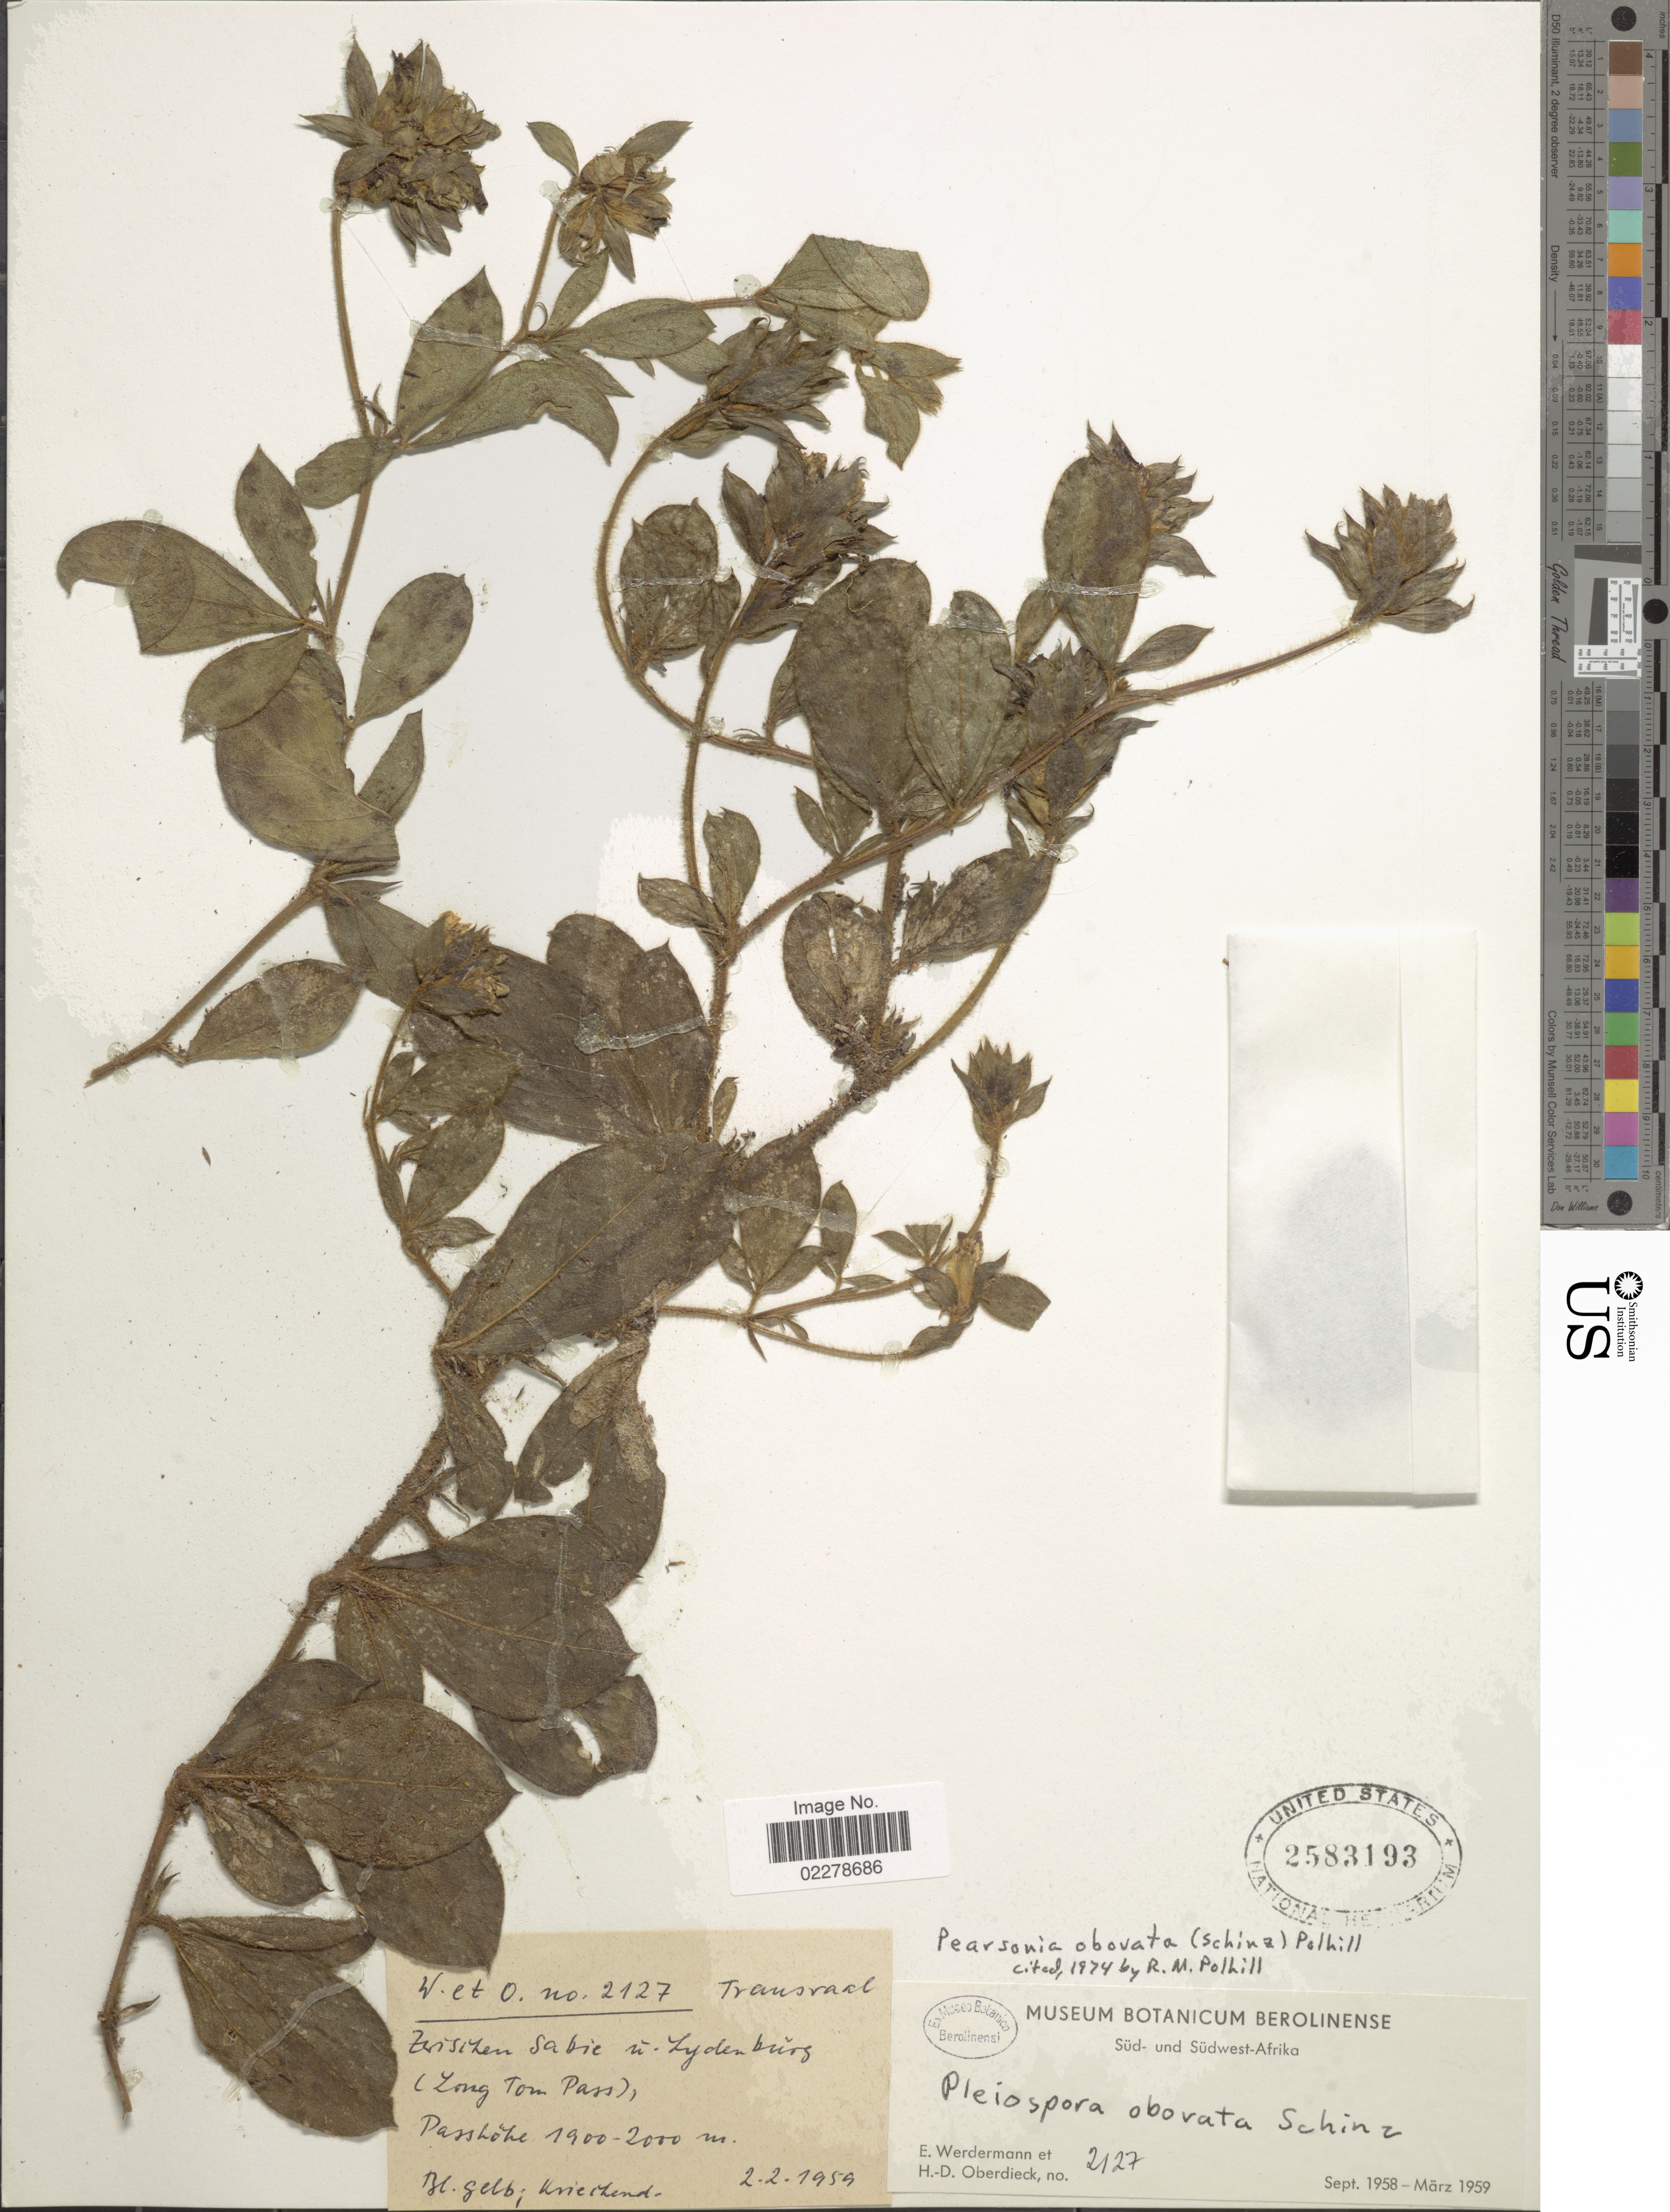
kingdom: Plantae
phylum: Tracheophyta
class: Magnoliopsida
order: Fabales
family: Fabaceae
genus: Pearsonia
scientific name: Pearsonia obovata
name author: (Schinz) Polhill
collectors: E. Werdermann & H. Oberdieck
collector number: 2127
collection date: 1959-02-02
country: South Africa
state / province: Mpumalanga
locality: Süd - und Südwest-Afrika.Transvaal. Zwischen Sabie ü. Lydenburg (Long Tom Pass). Passhöhe.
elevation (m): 1900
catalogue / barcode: US 2583193